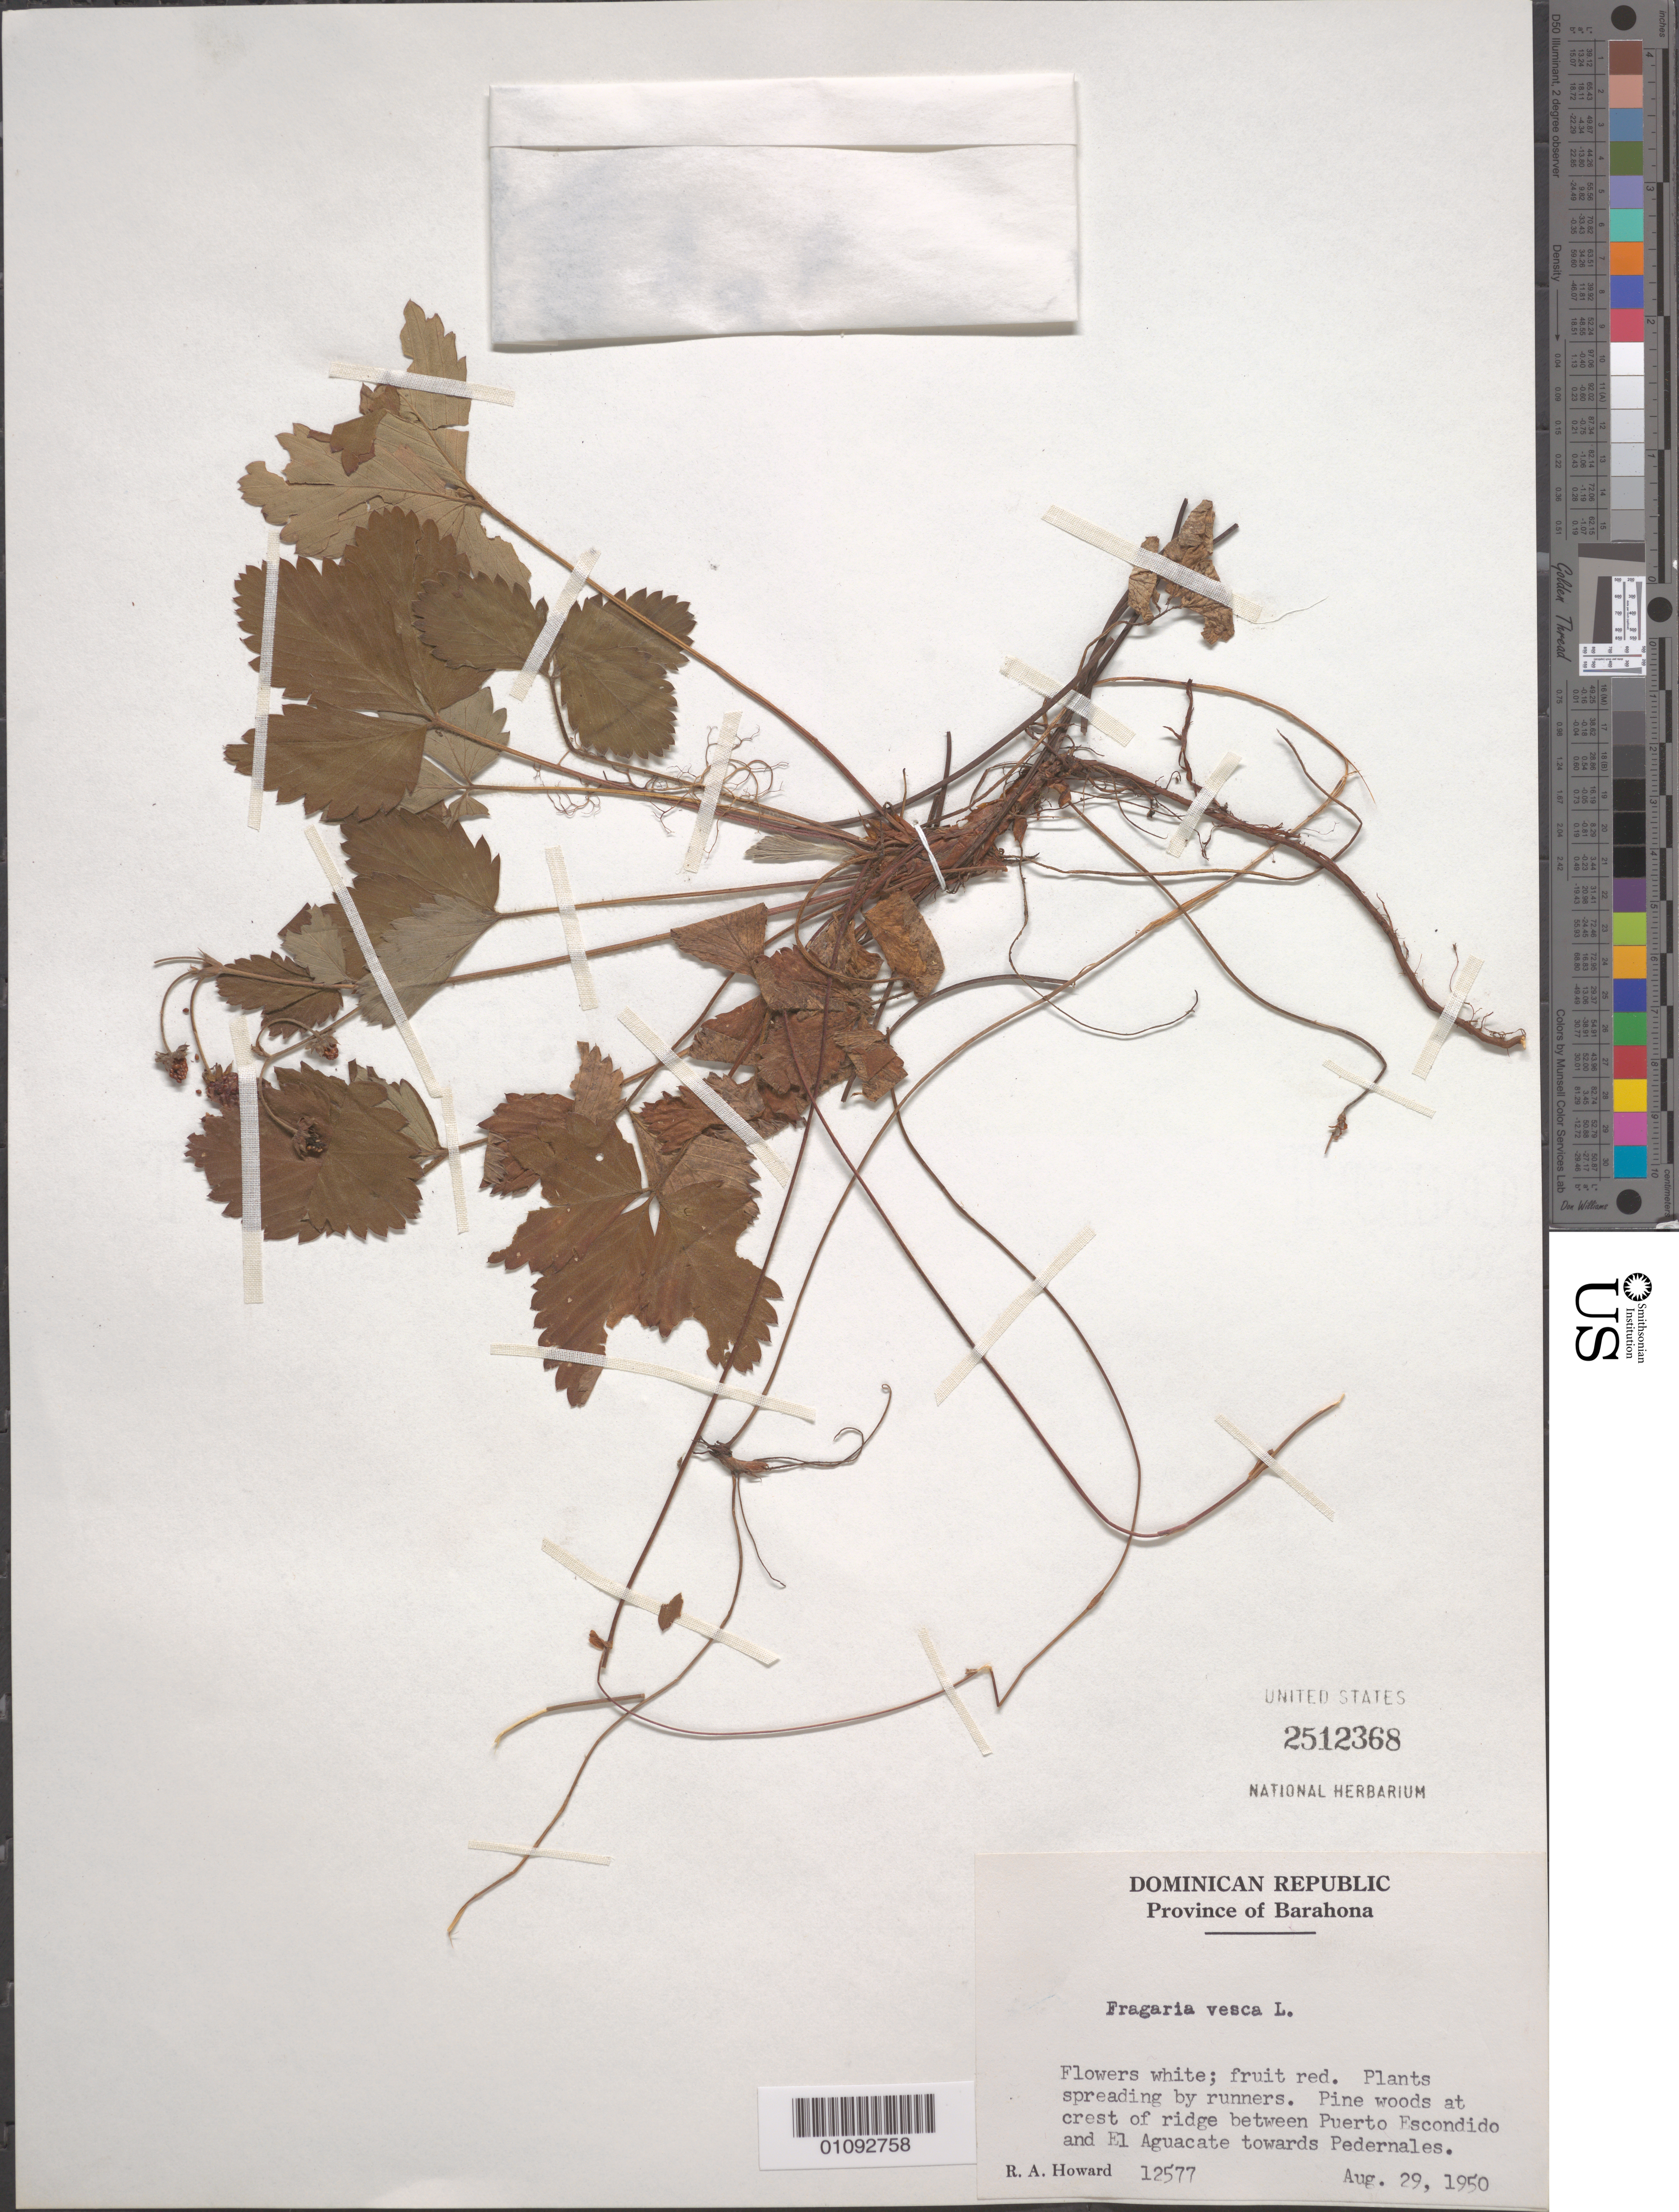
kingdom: Plantae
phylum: Tracheophyta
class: Magnoliopsida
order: Rosales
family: Rosaceae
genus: Fragaria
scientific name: Fragaria vesca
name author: L.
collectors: R. A. Howard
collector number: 12577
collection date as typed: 29 Aug 1950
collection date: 1950-08-29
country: Dominican Republic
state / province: Barahona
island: Hispaniola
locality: Pine woods at crest of ridge between Puerto Escondido and El Aguacate towards Pedernales.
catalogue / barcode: US 2512368